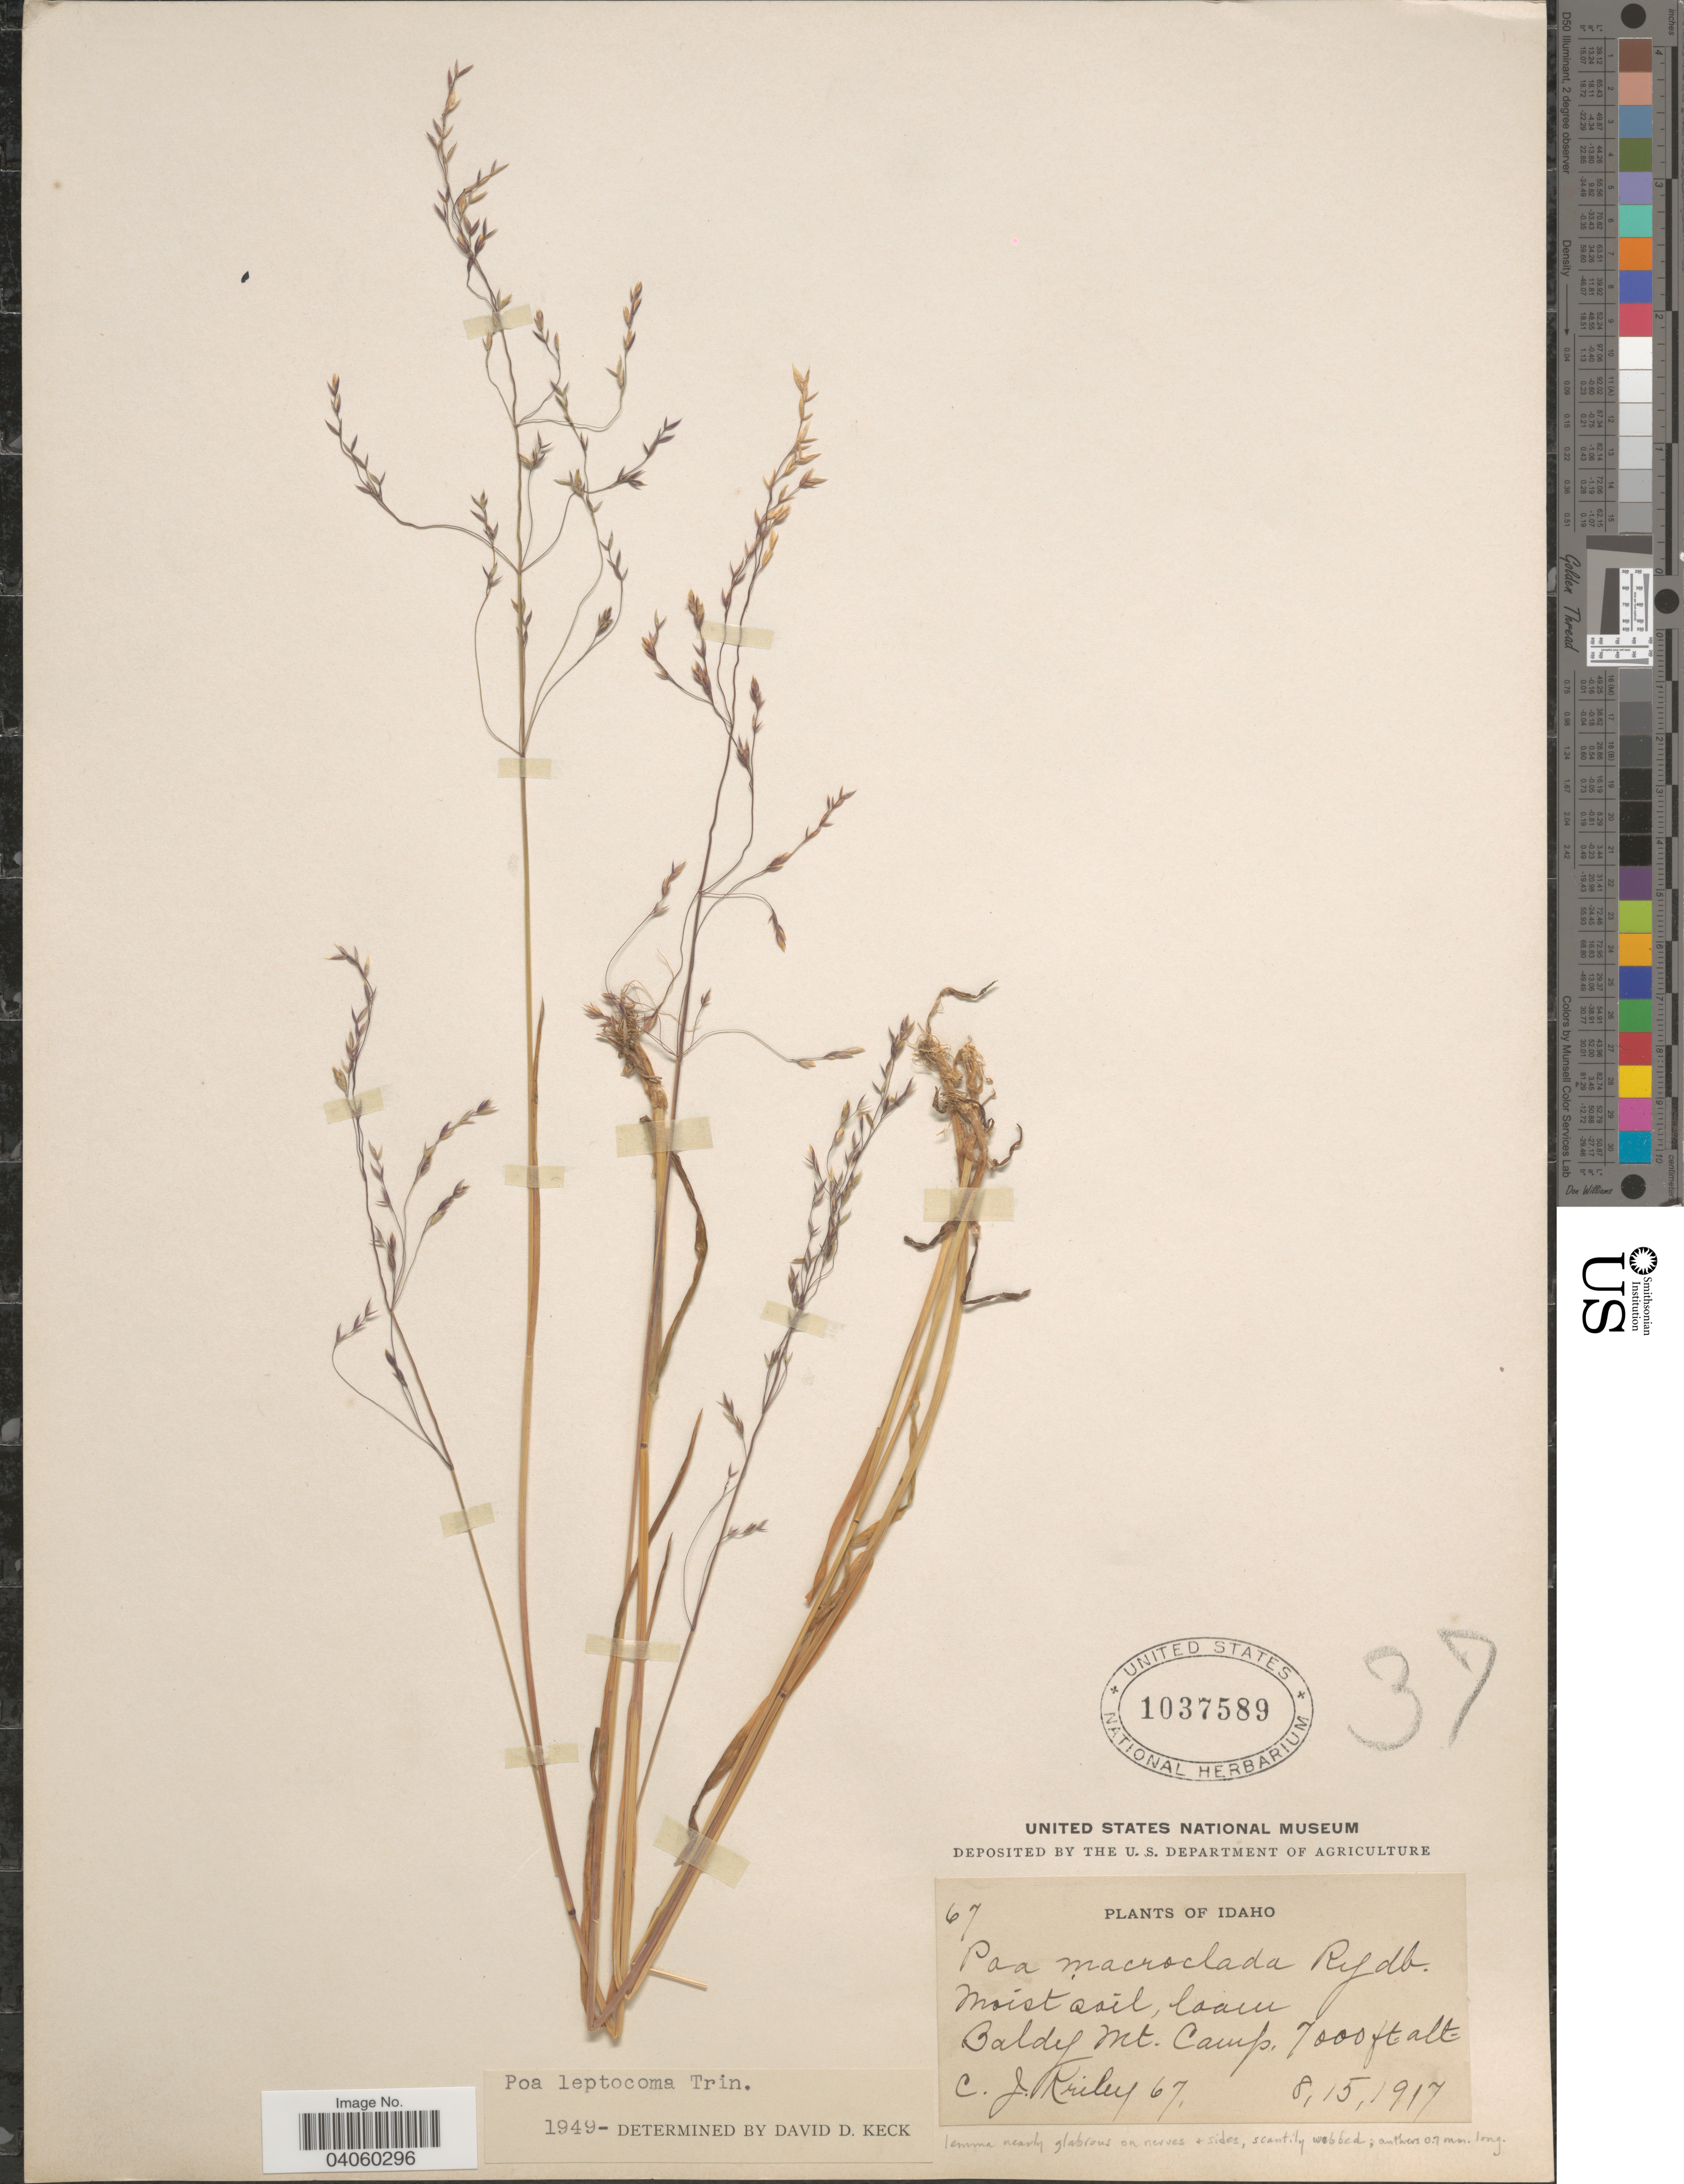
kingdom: Plantae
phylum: Tracheophyta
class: Liliopsida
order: Poales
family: Poaceae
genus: Poa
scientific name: Poa leptocoma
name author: Trin.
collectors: J. Kriley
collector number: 67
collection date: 1917-08-15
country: United States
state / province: Idaho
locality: Baldy Mt. Camp.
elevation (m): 2134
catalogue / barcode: US 1037589